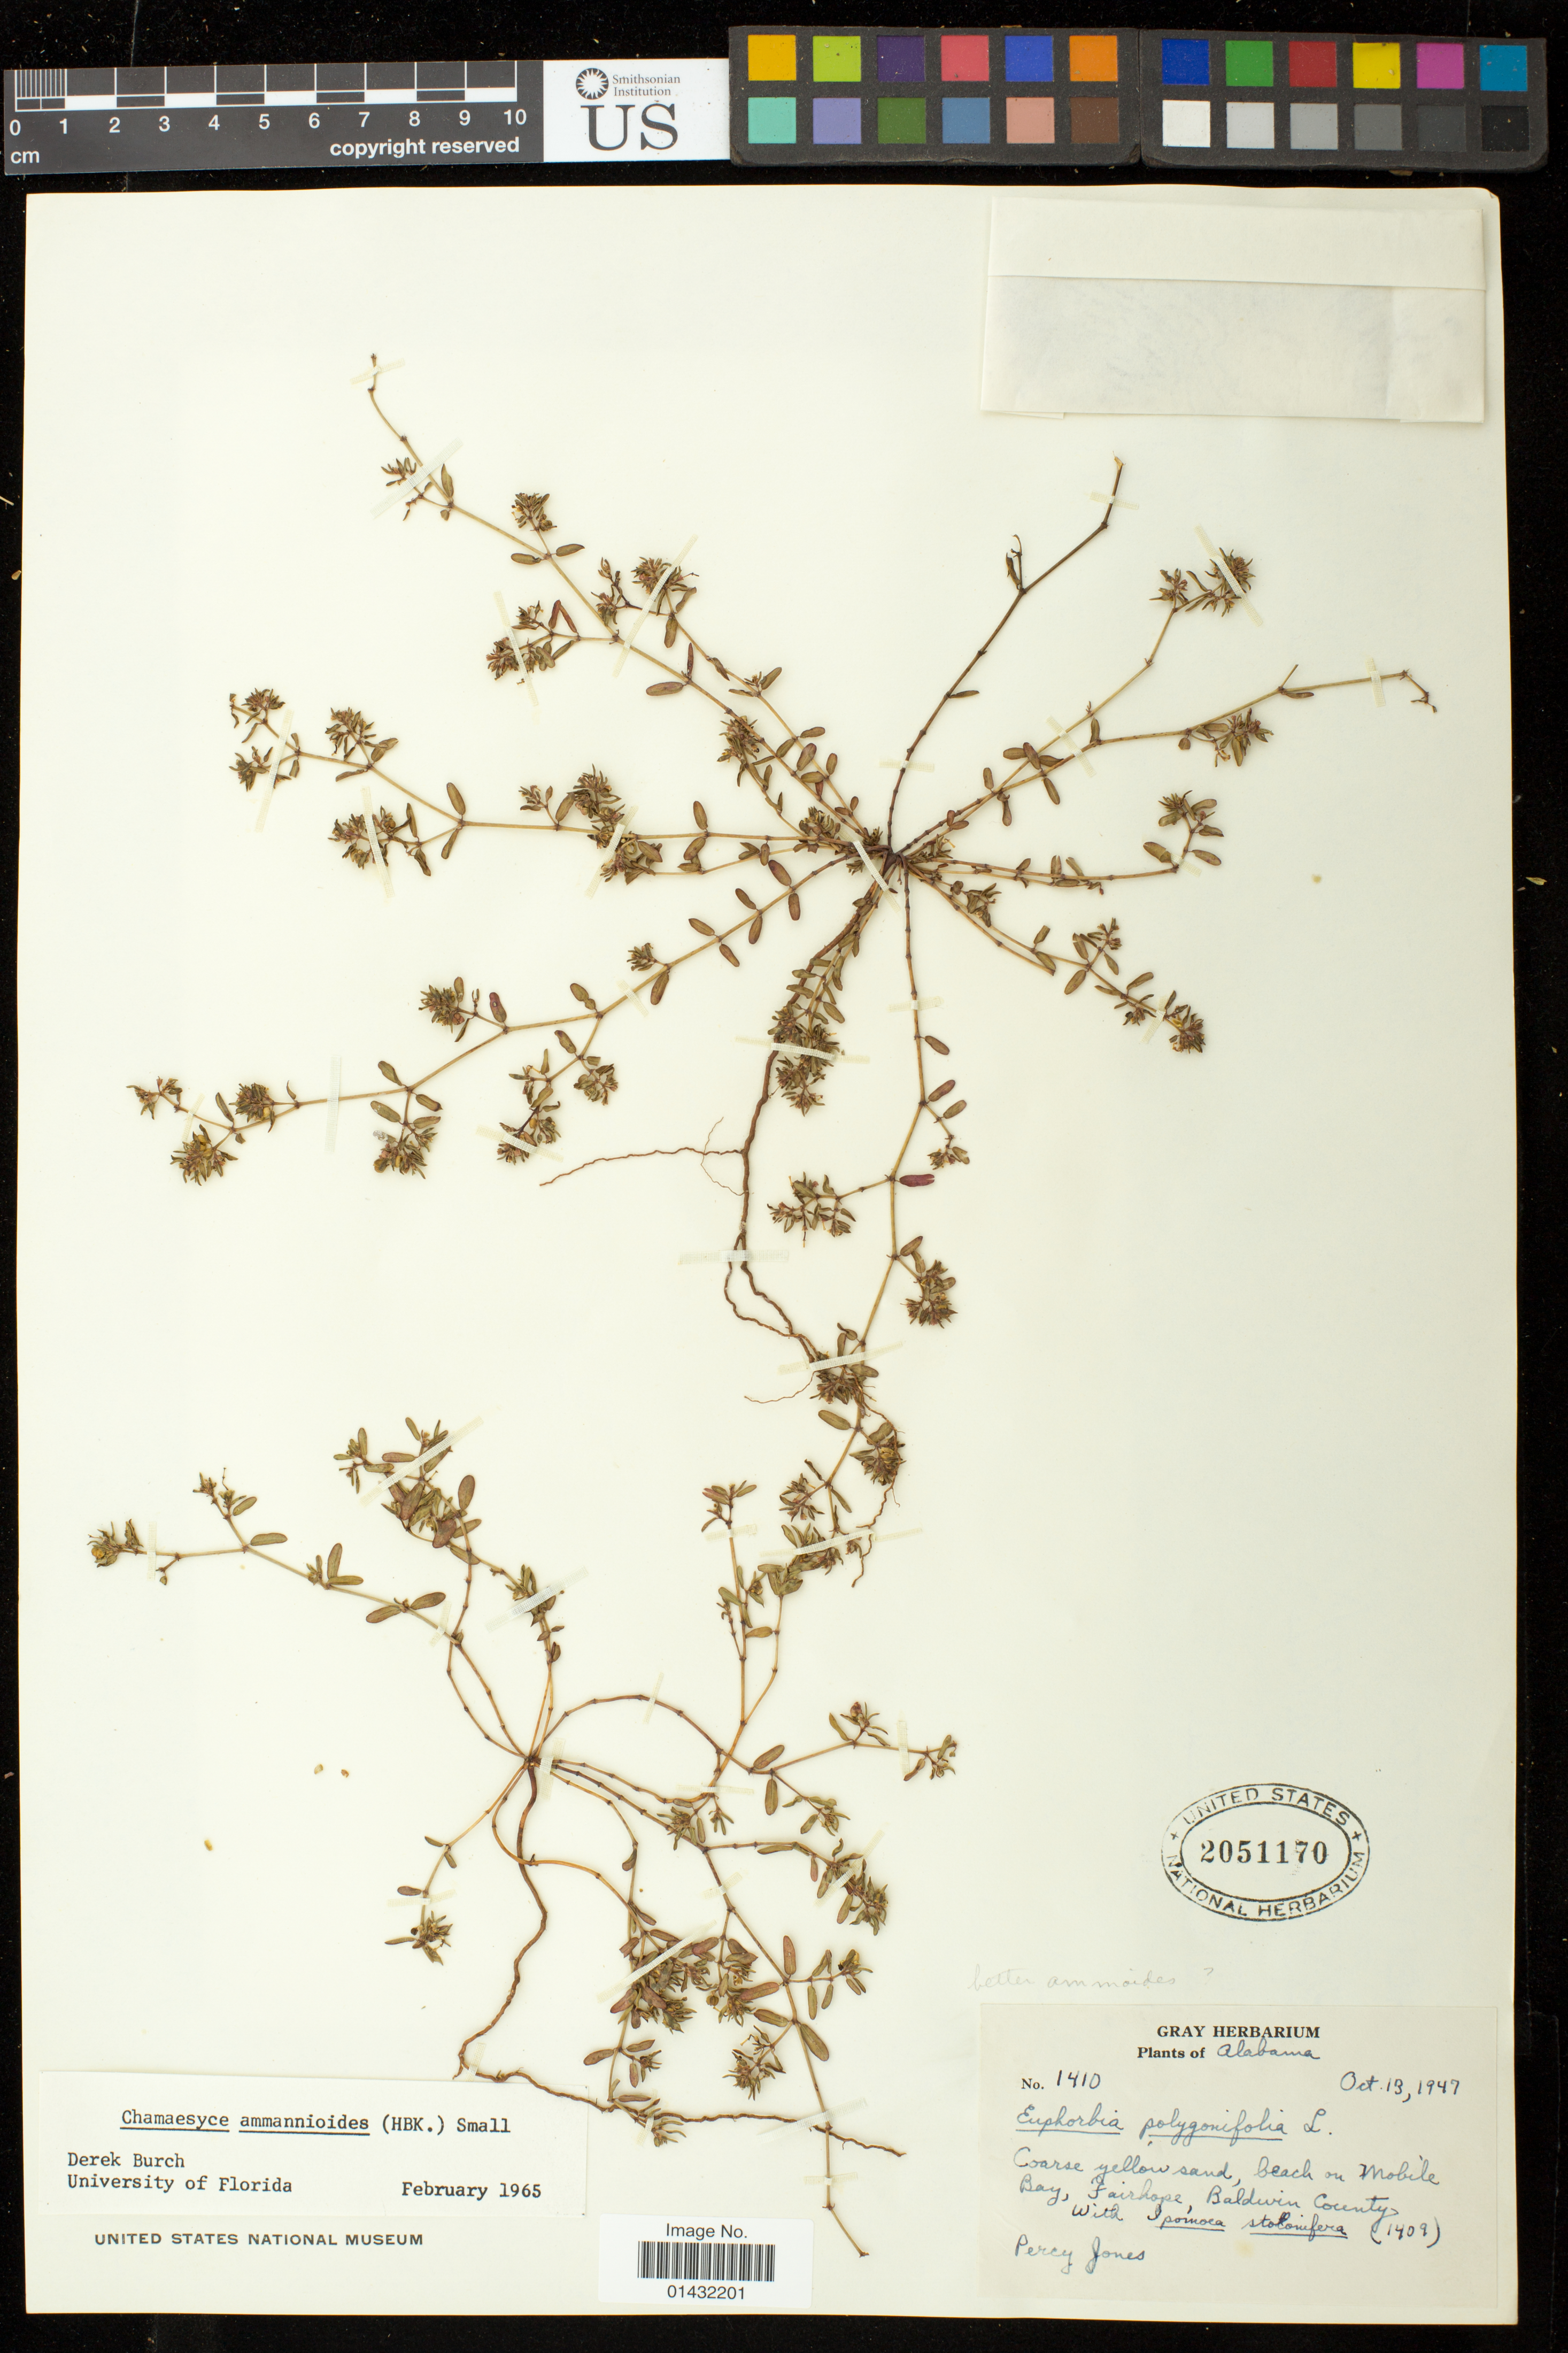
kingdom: Plantae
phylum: Tracheophyta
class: Magnoliopsida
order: Malpighiales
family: Euphorbiaceae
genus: Euphorbia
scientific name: Euphorbia bombensis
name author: Jacq.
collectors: P. Jones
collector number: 1410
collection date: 1947-10-13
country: United States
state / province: Alabama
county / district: Baldwin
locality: Beach on Mobile Bay, Fairhope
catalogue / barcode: US 2051170